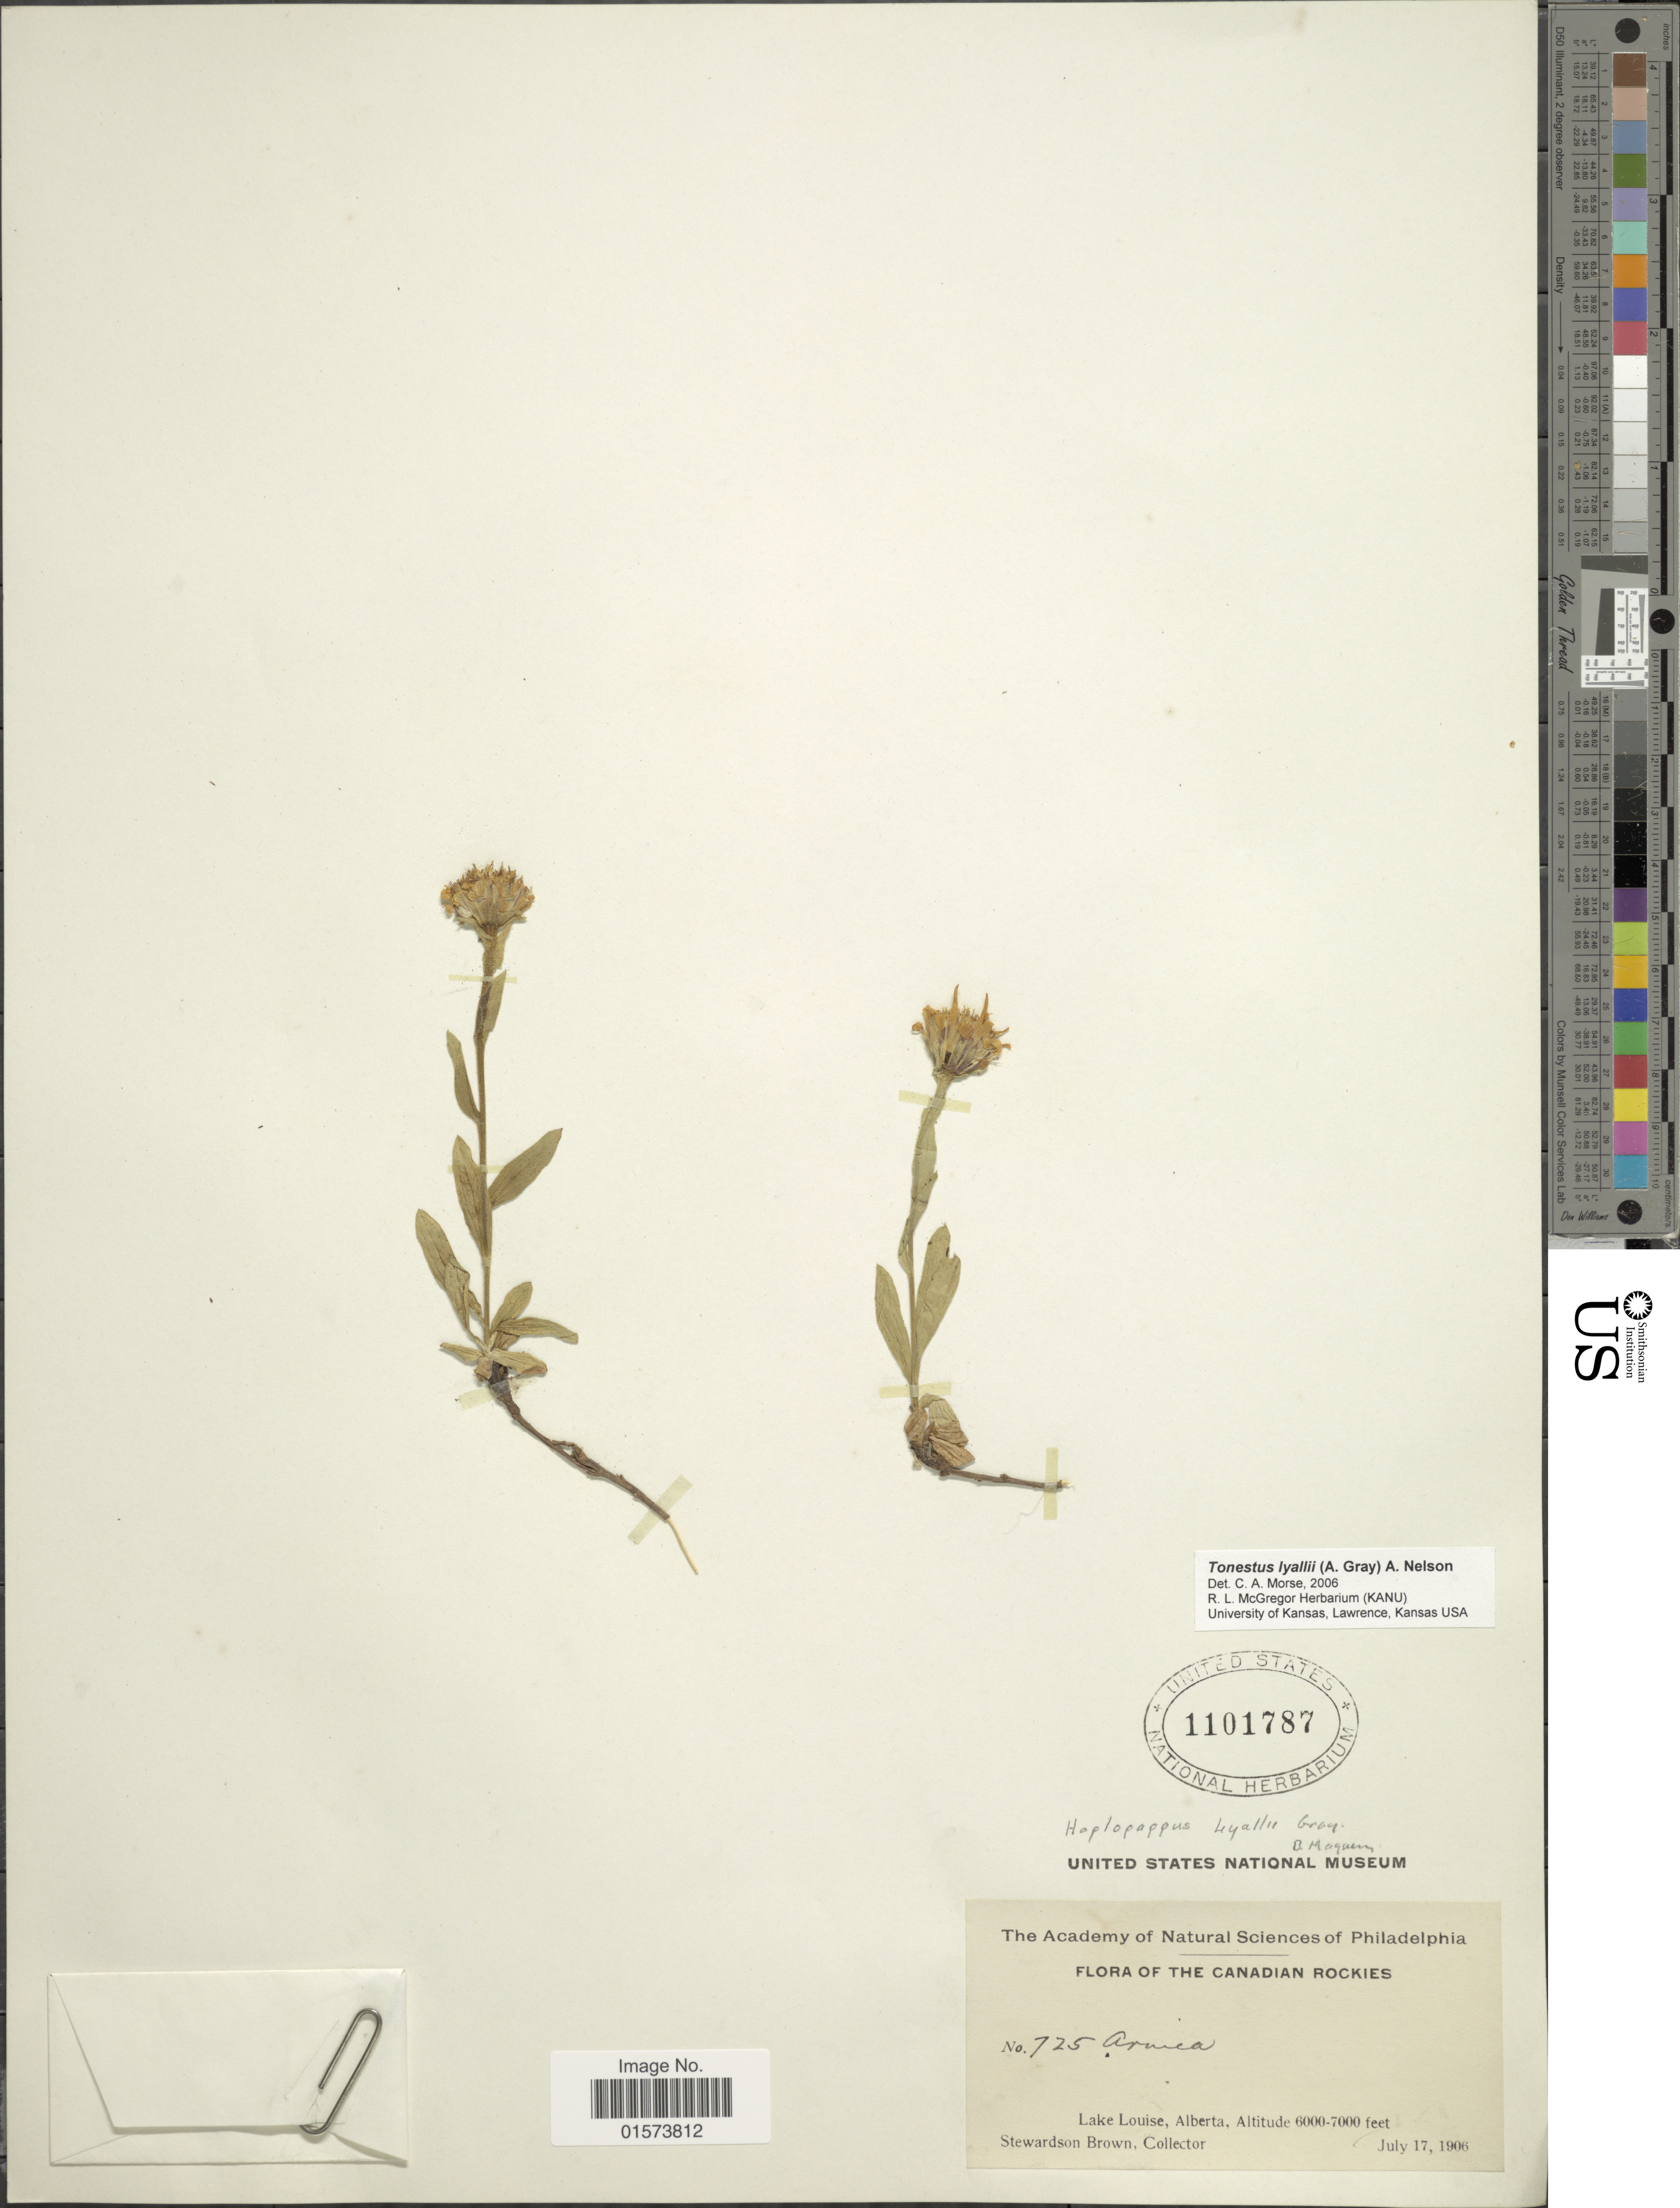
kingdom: Plantae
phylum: Tracheophyta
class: Magnoliopsida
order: Asterales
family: Asteraceae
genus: Tonestus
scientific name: Tonestus lyallii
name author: (A. Gray) A. Nelson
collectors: S. Brown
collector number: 725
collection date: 1906-07-17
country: Canada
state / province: Alberta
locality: Canadian Rockies, Lake Louise,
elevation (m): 1829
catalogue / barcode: US 1101787